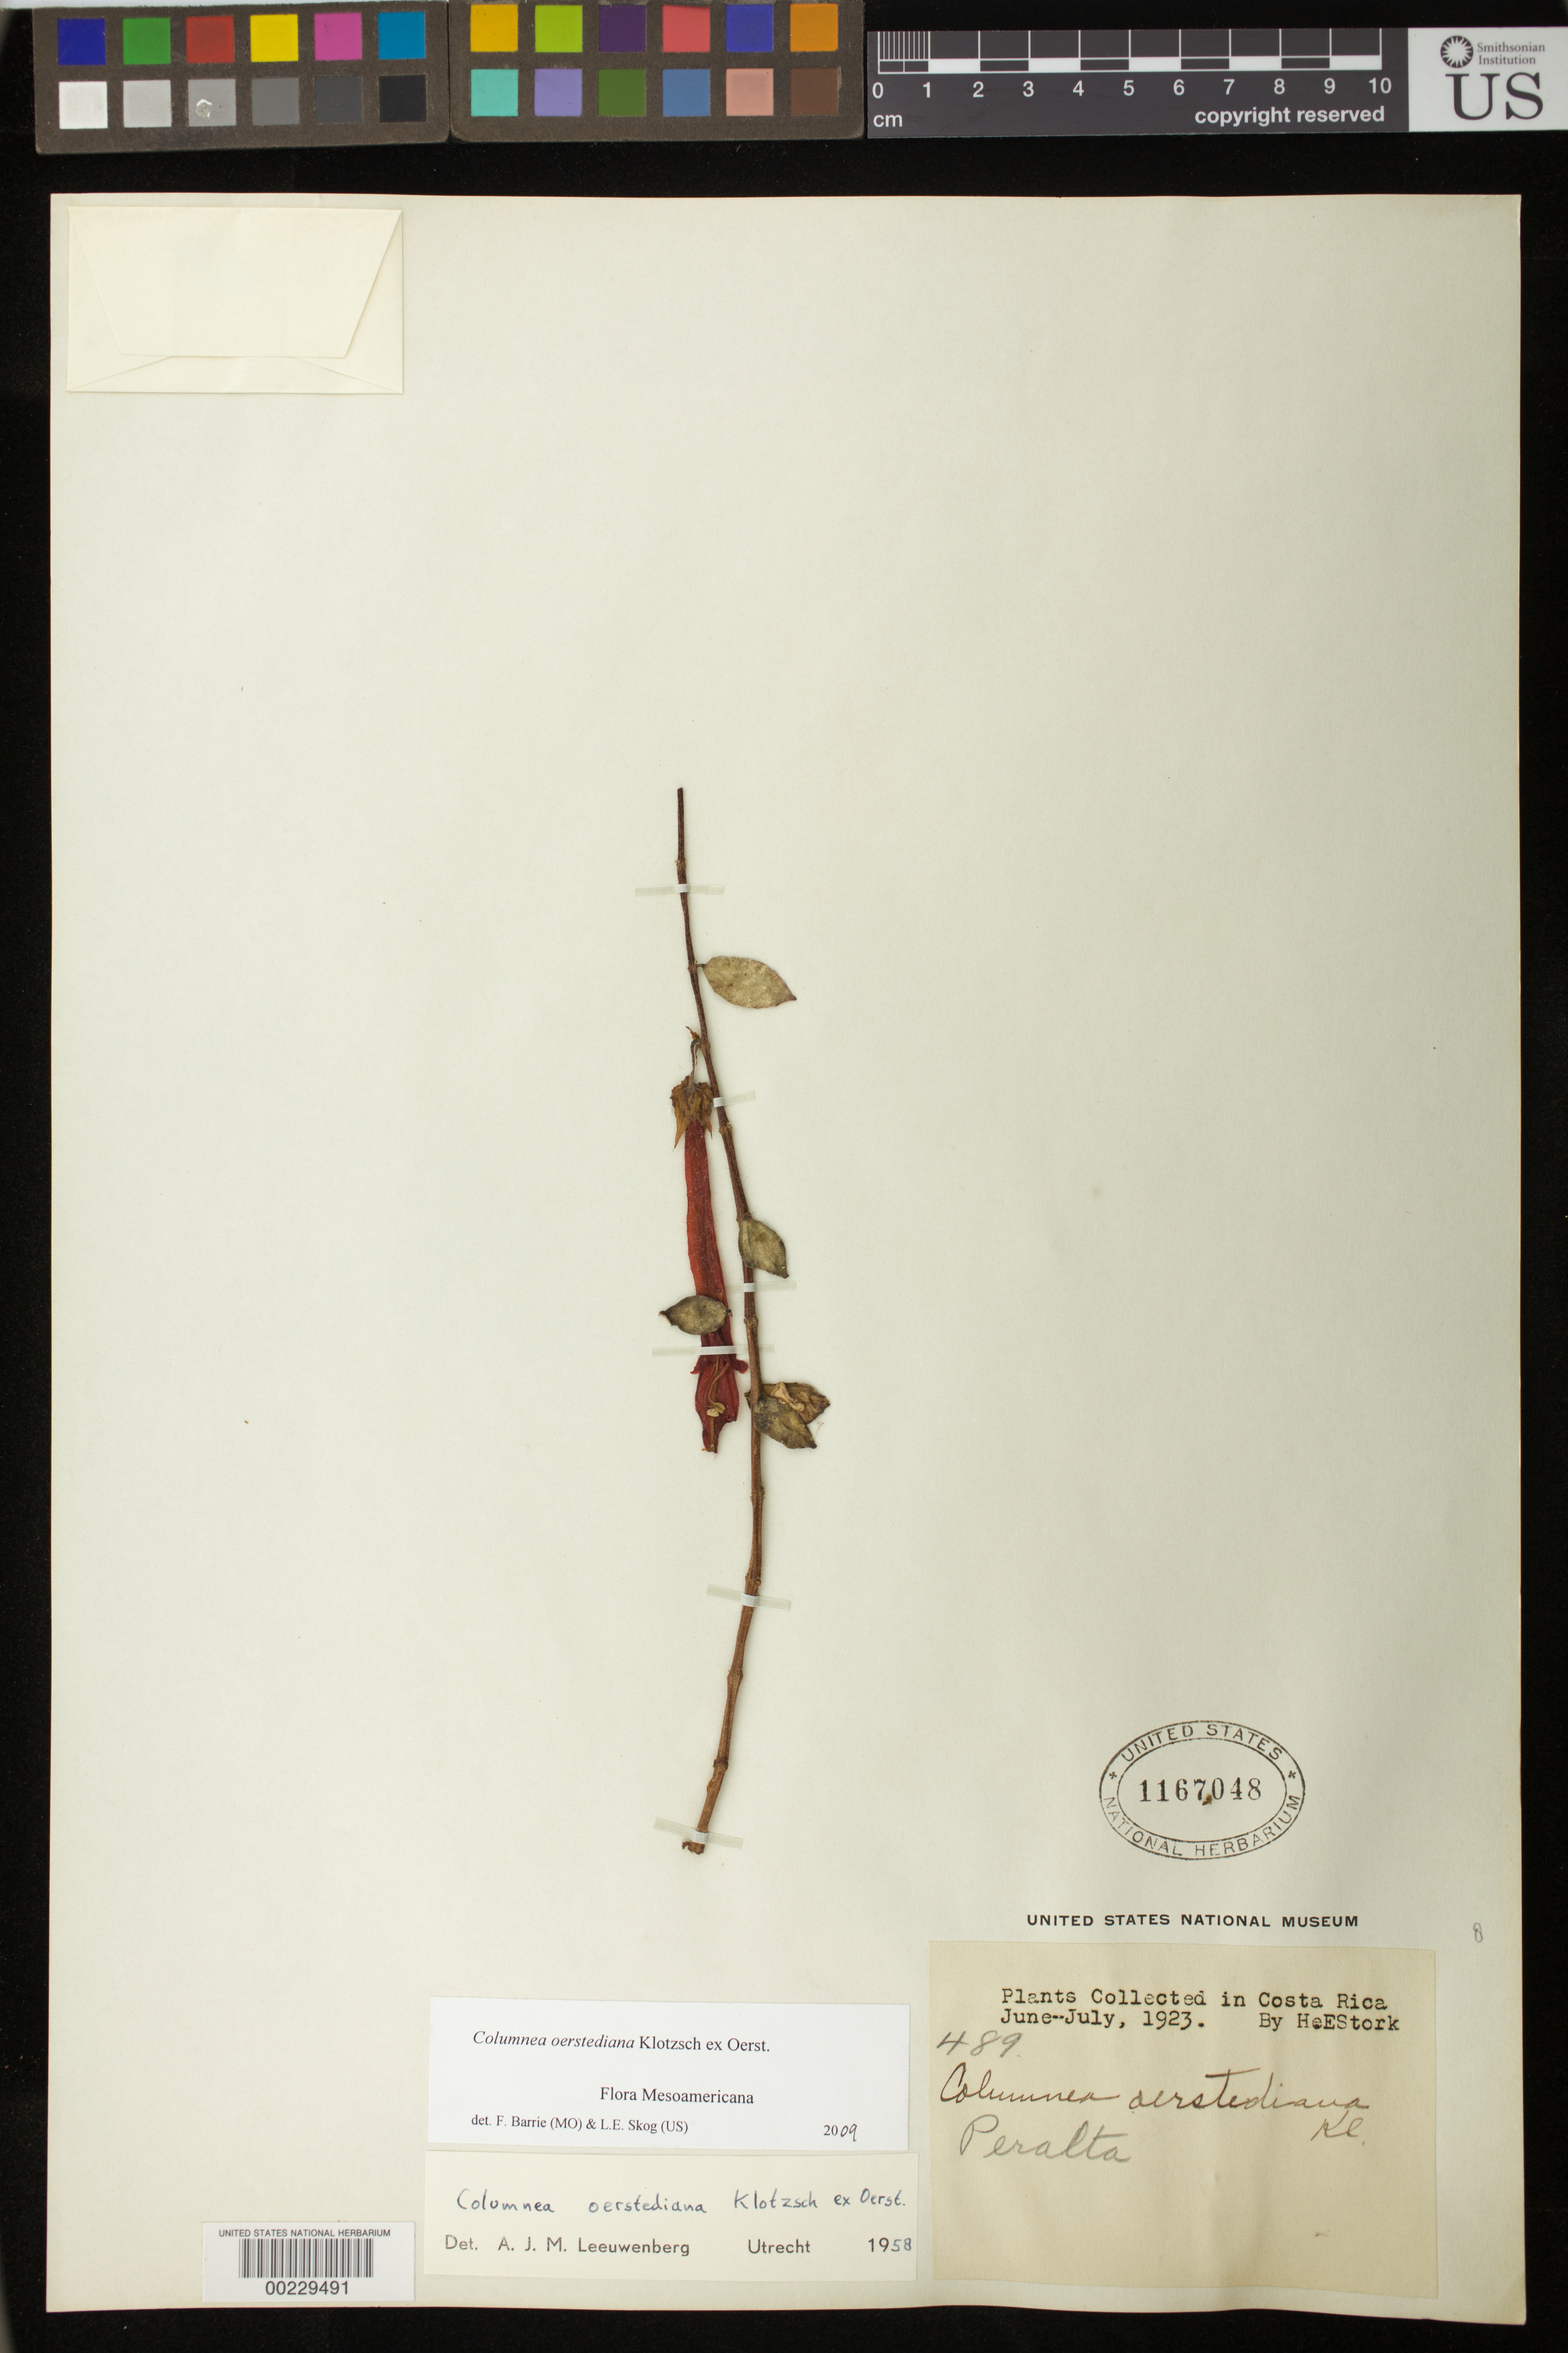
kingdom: Plantae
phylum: Tracheophyta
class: Magnoliopsida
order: Lamiales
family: Gesneriaceae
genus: Columnea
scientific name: Columnea oerstediana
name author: Klotzsch ex Oerst.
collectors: H. E. Stork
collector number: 489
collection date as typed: Jun-Jul 1923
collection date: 1923-06/1923-07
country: Costa Rica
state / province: Cartago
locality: Peralta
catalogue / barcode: US 1167048